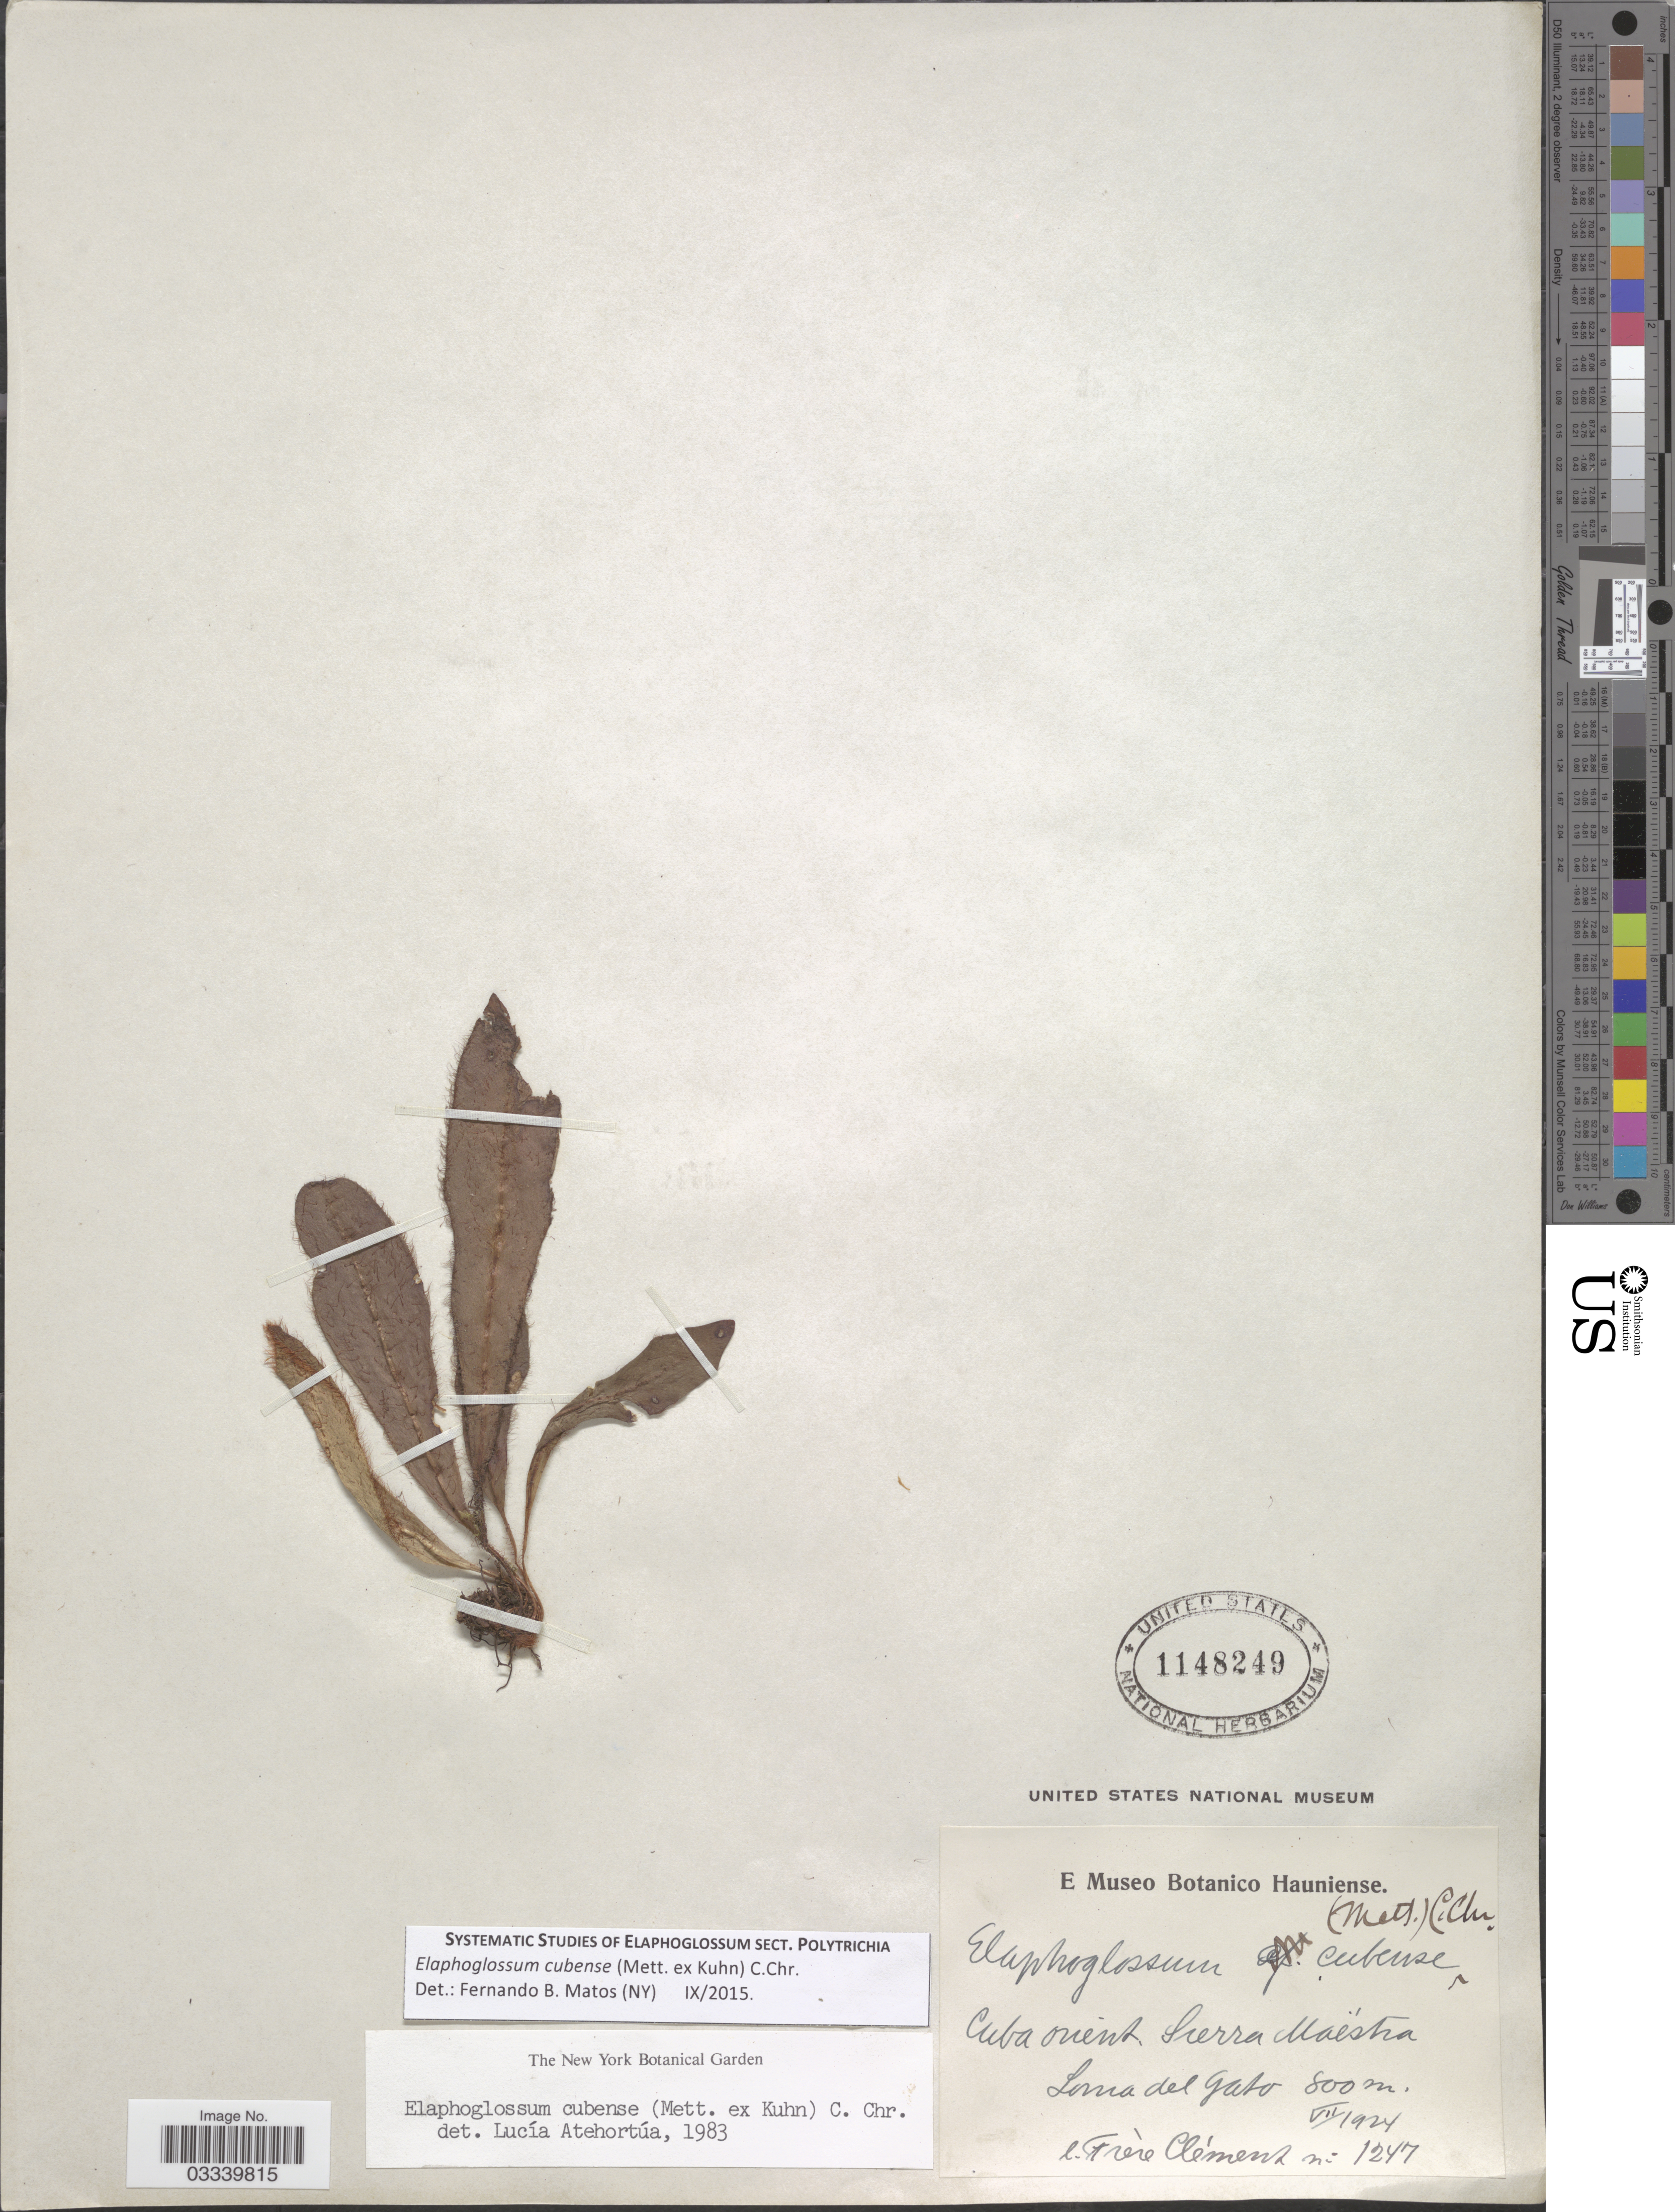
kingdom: Plantae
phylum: Tracheophyta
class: Polypodiopsida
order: Polypodiales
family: Dryopteridaceae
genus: Elaphoglossum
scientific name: Elaphoglossum cubense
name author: (Mett. ex Kuhn) C. Chr.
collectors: B. Clement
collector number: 1247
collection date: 1924-07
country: Cuba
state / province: Oriente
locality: Cuba orient. Sierra Maéstra. Loma del Gato.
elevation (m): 800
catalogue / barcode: US 1148249